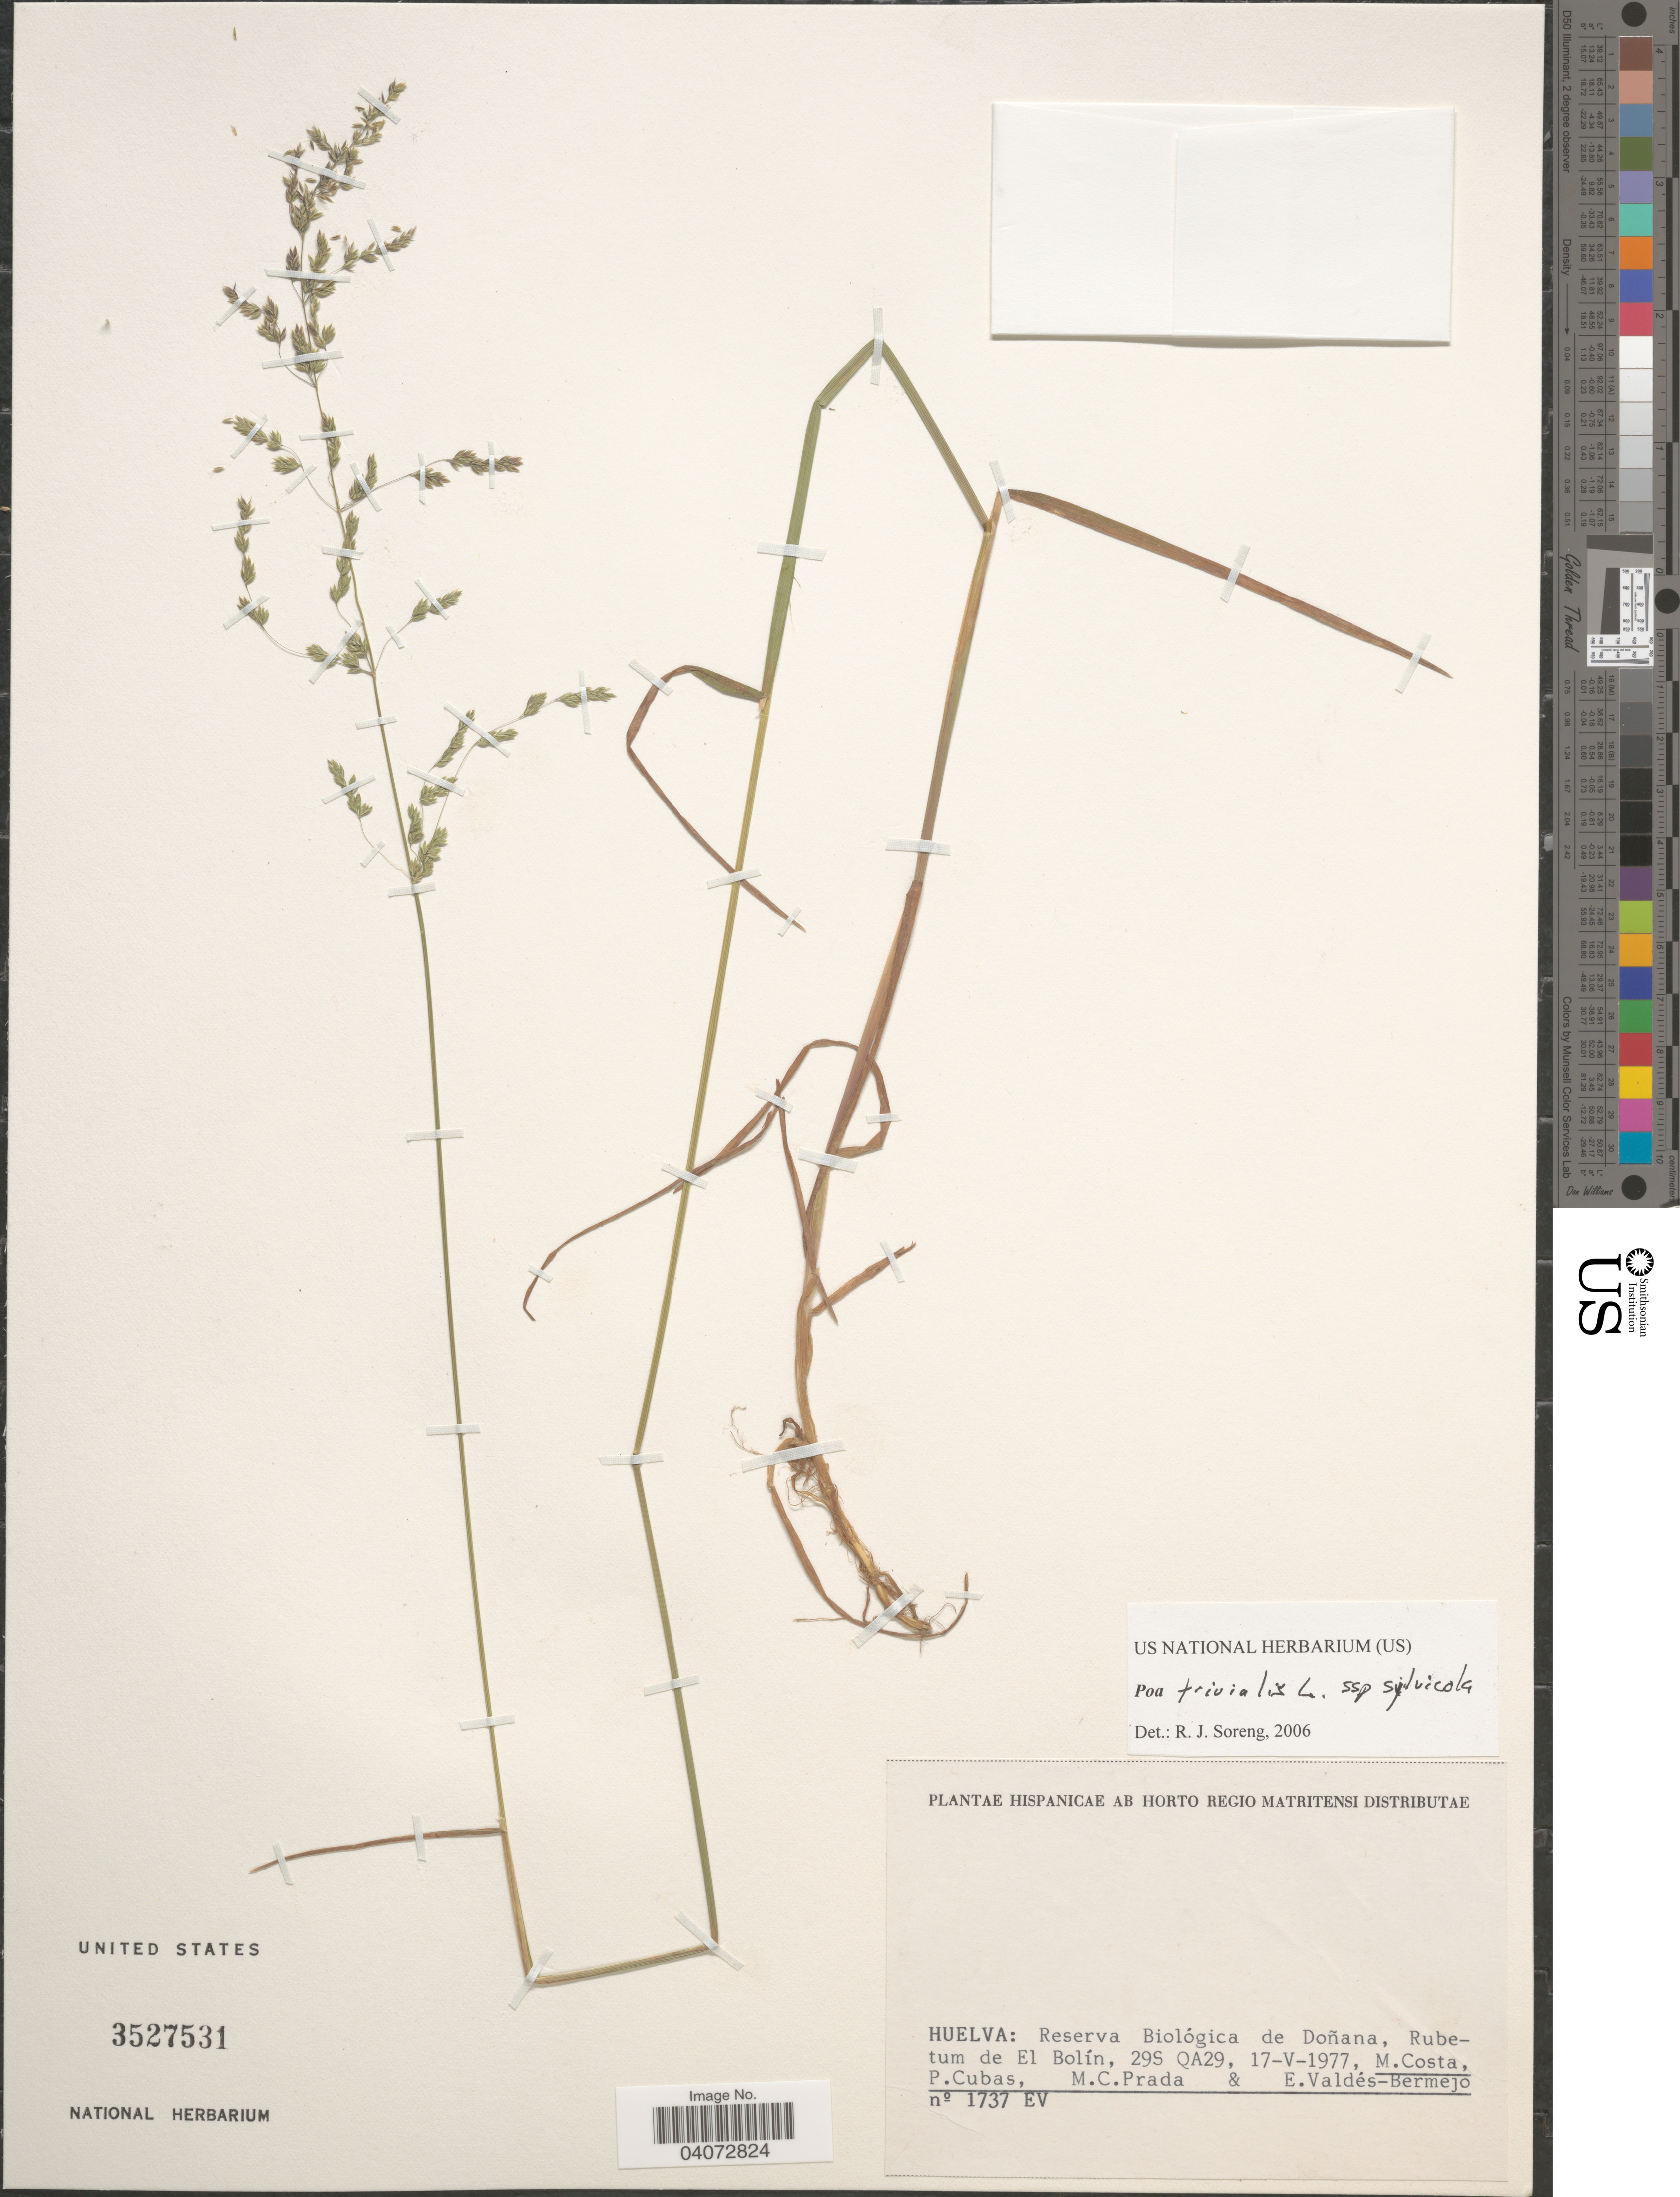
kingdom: Plantae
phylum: Tracheophyta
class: Liliopsida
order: Poales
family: Poaceae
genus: Poa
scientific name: Poa trivialis subsp. sylvicola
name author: (Gussone) H. Lindb.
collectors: M. A. Costa, P. Cubas, M. Prada & E. Valdes Bermejo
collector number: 1737EV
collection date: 1977-05-17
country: Spain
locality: Huelva: Reserva Biológica de Doñana, Rubetum de El Bolïn, 29S QA29.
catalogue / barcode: US 3527531